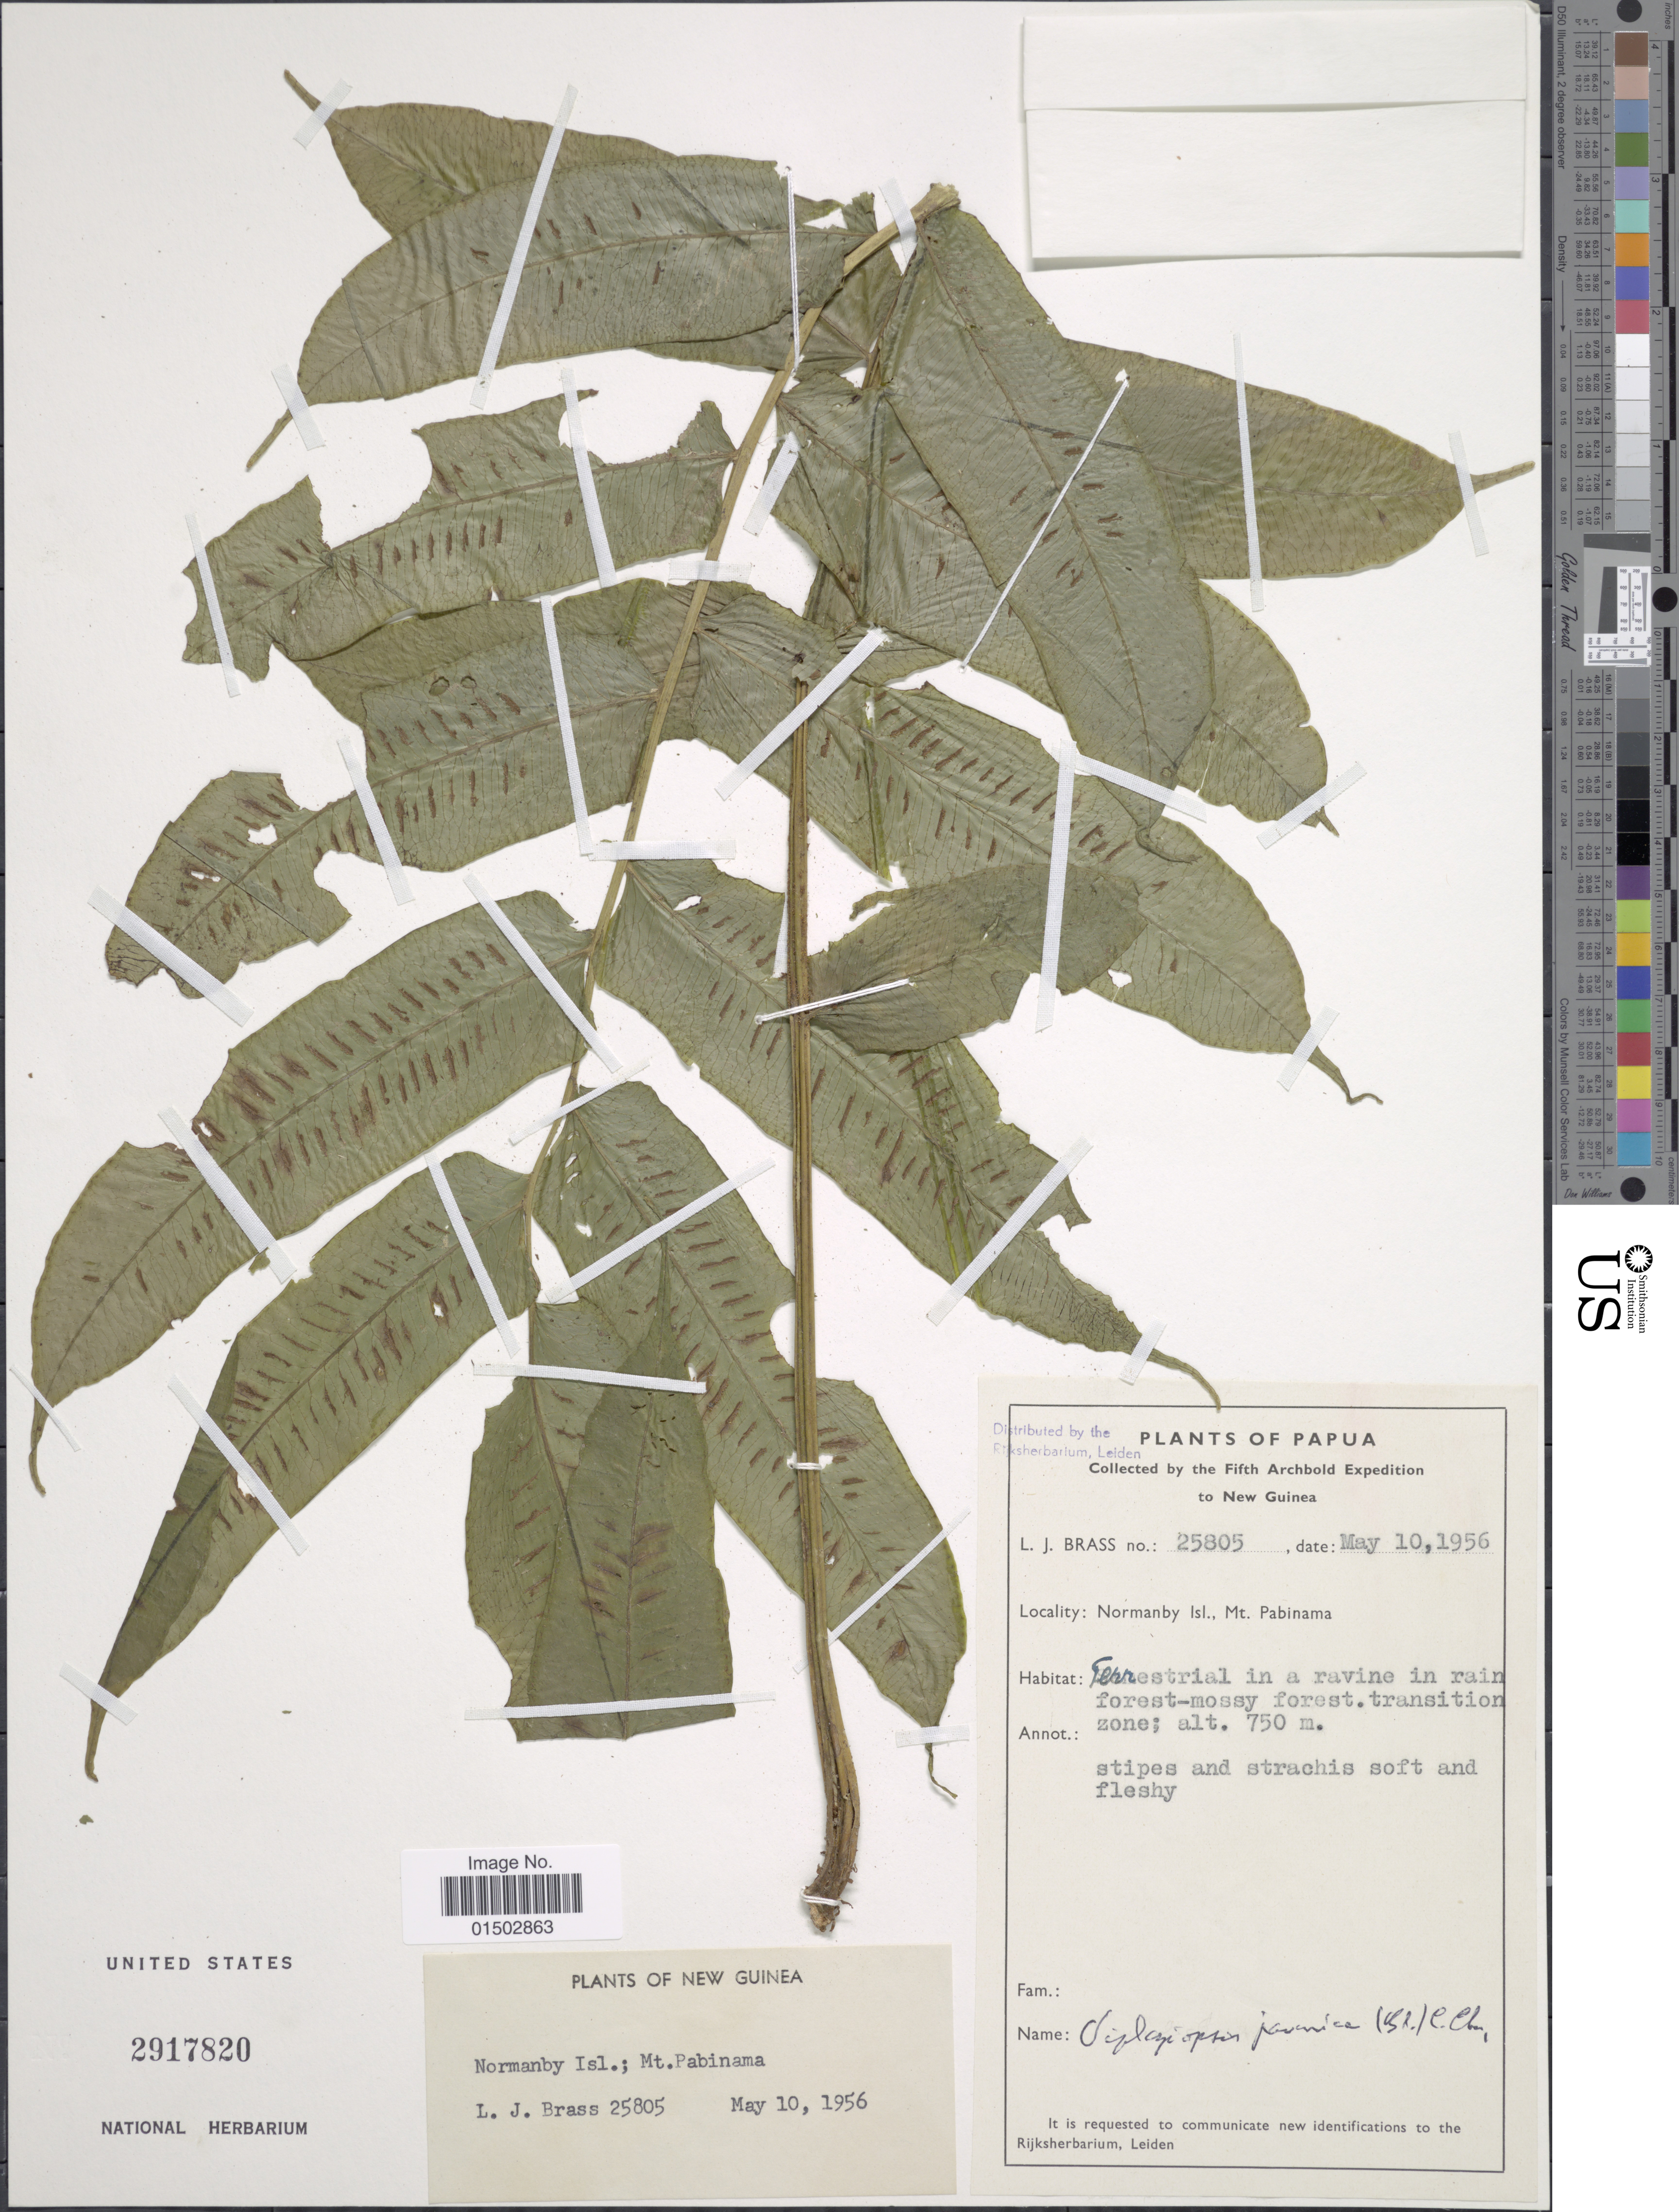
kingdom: Plantae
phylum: Tracheophyta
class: Polypodiopsida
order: Polypodiales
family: Diplaziopsidaceae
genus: Diplaziopsis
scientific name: Diplaziopsis javanica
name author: (Blume) C. Chr.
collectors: L. J. Brass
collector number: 25805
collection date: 1956-05-10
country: Papua New Guinea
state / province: Milne Bay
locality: Papua. Normanby Isl., Mt. Pabinama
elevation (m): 750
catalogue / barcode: US 2917820